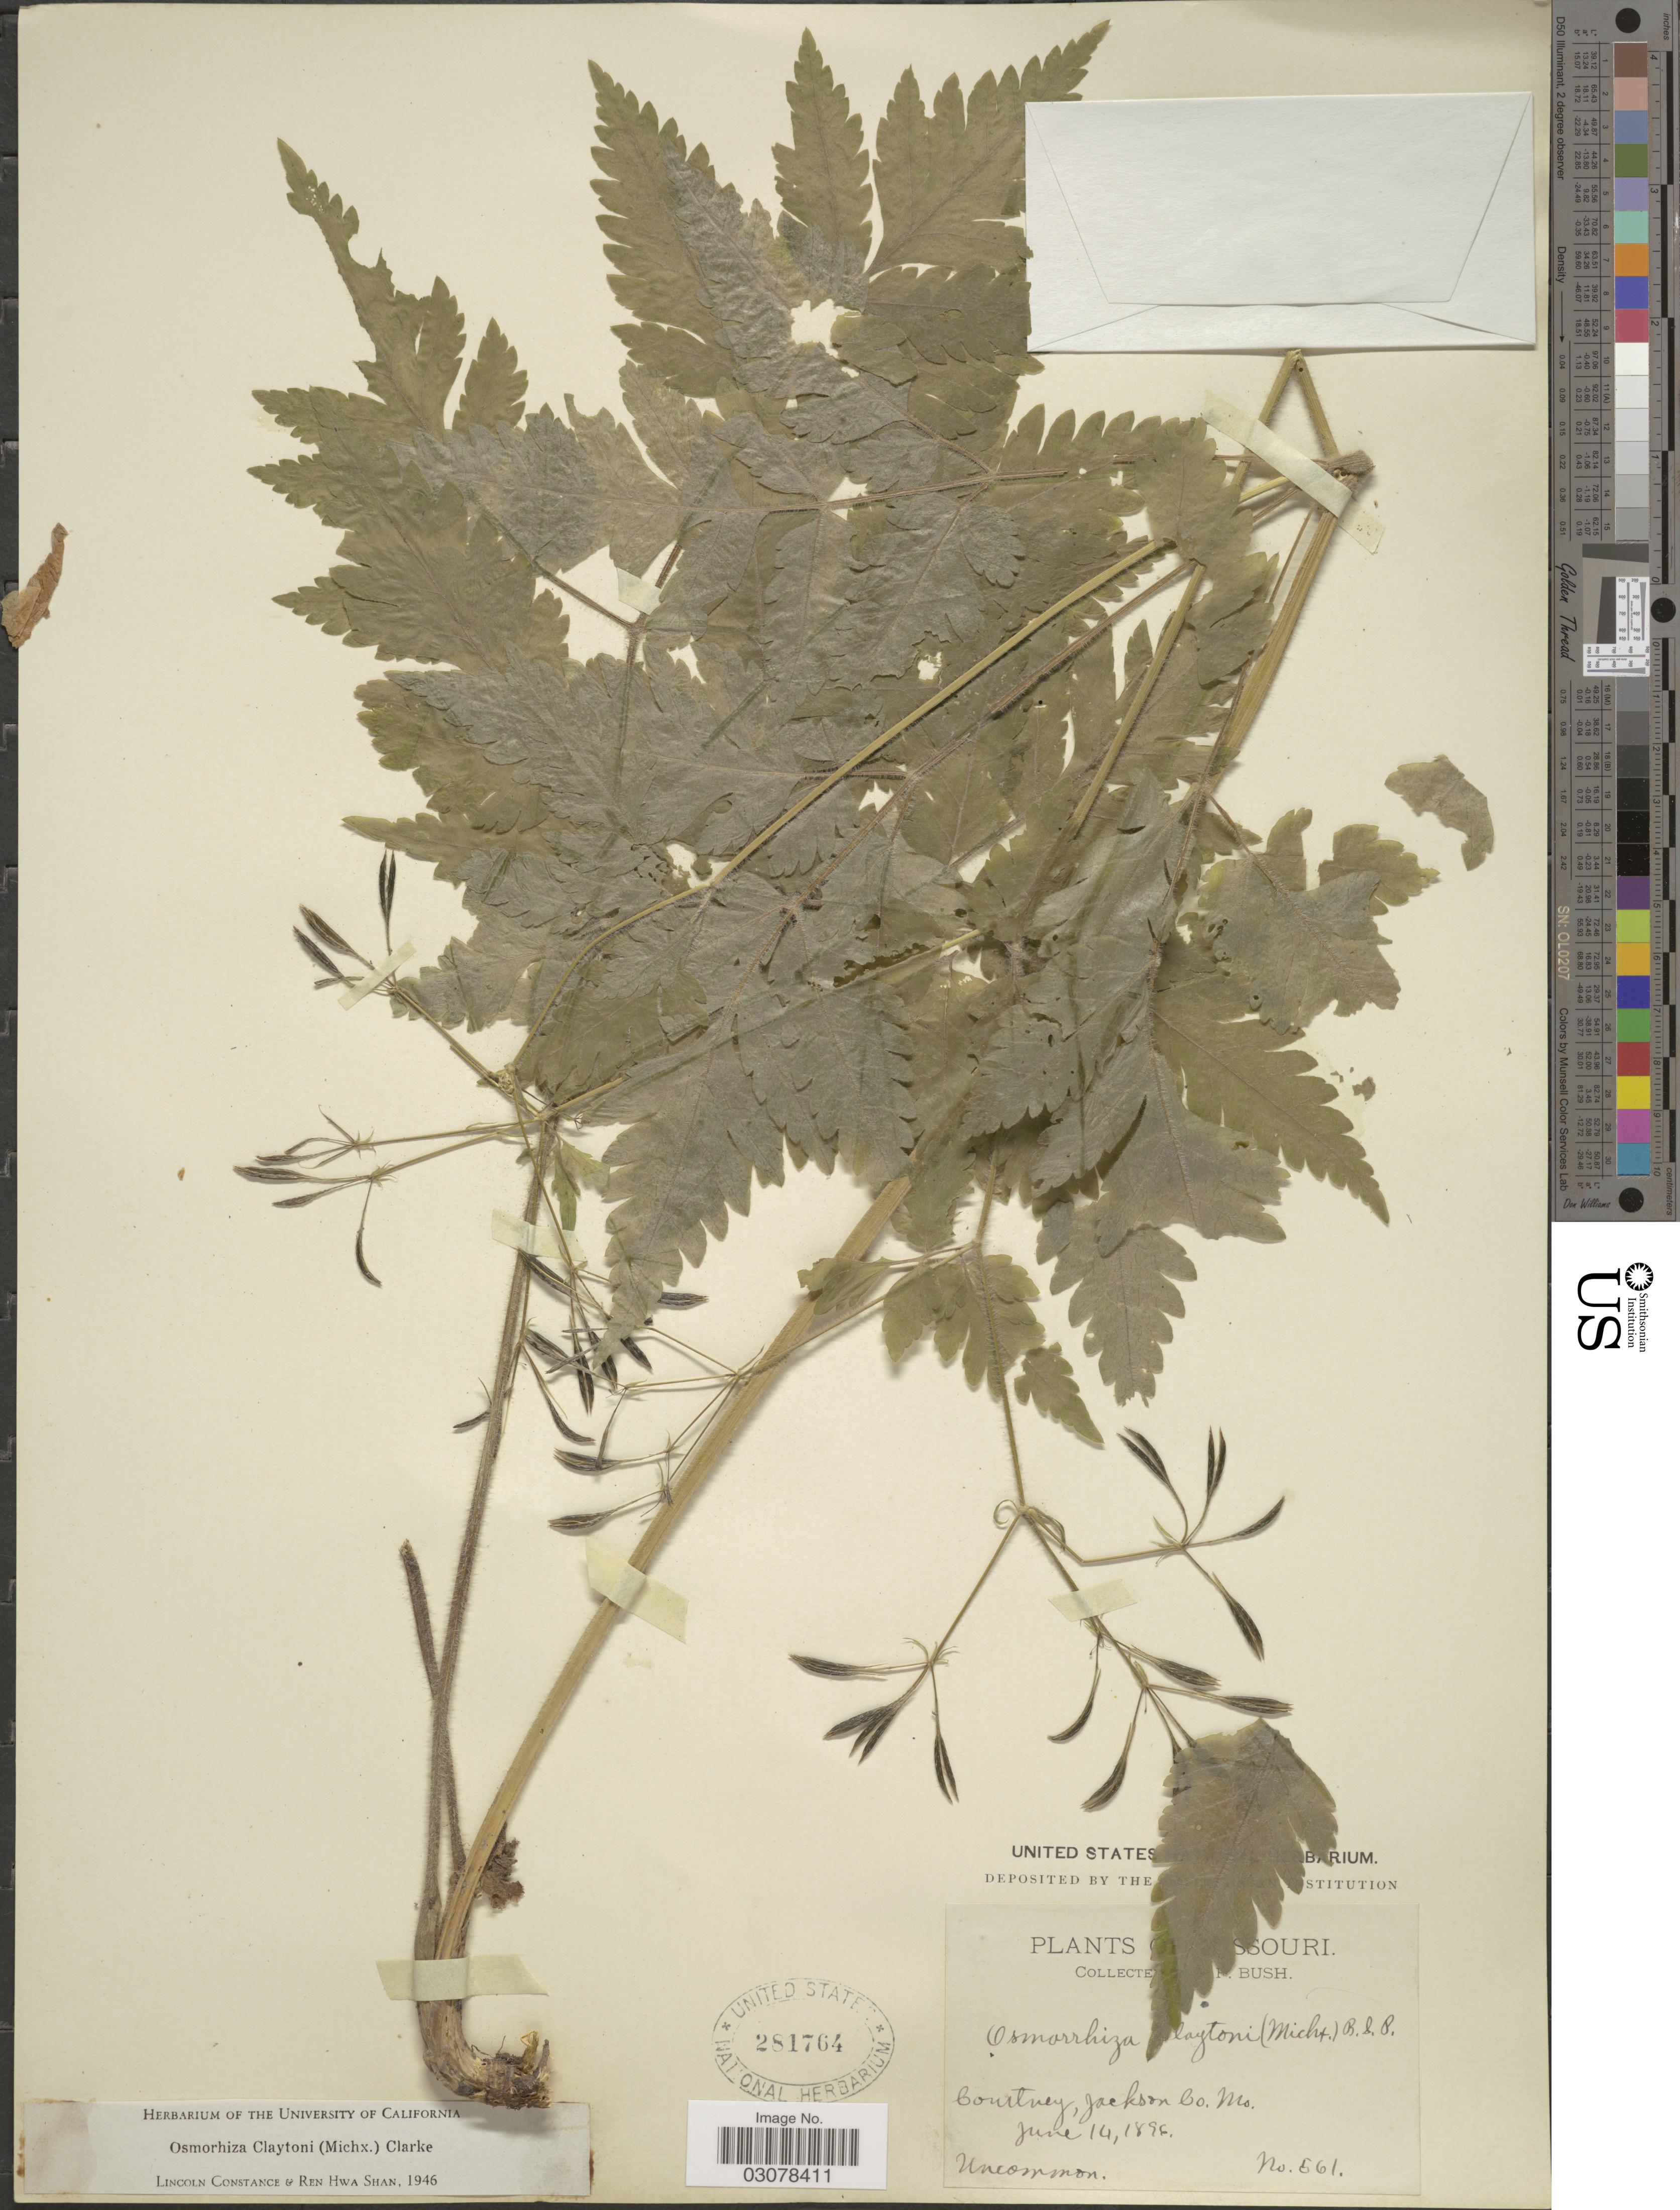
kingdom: Plantae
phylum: Tracheophyta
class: Magnoliopsida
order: Apiales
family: Apiaceae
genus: Osmorhiza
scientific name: Osmorhiza claytonii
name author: (Michx.) C.B. Clarke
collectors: B. F. Bush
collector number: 561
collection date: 1896-06-14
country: United States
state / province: Missouri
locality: Courtney, Jackson Co. Mo.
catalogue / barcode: US 281764